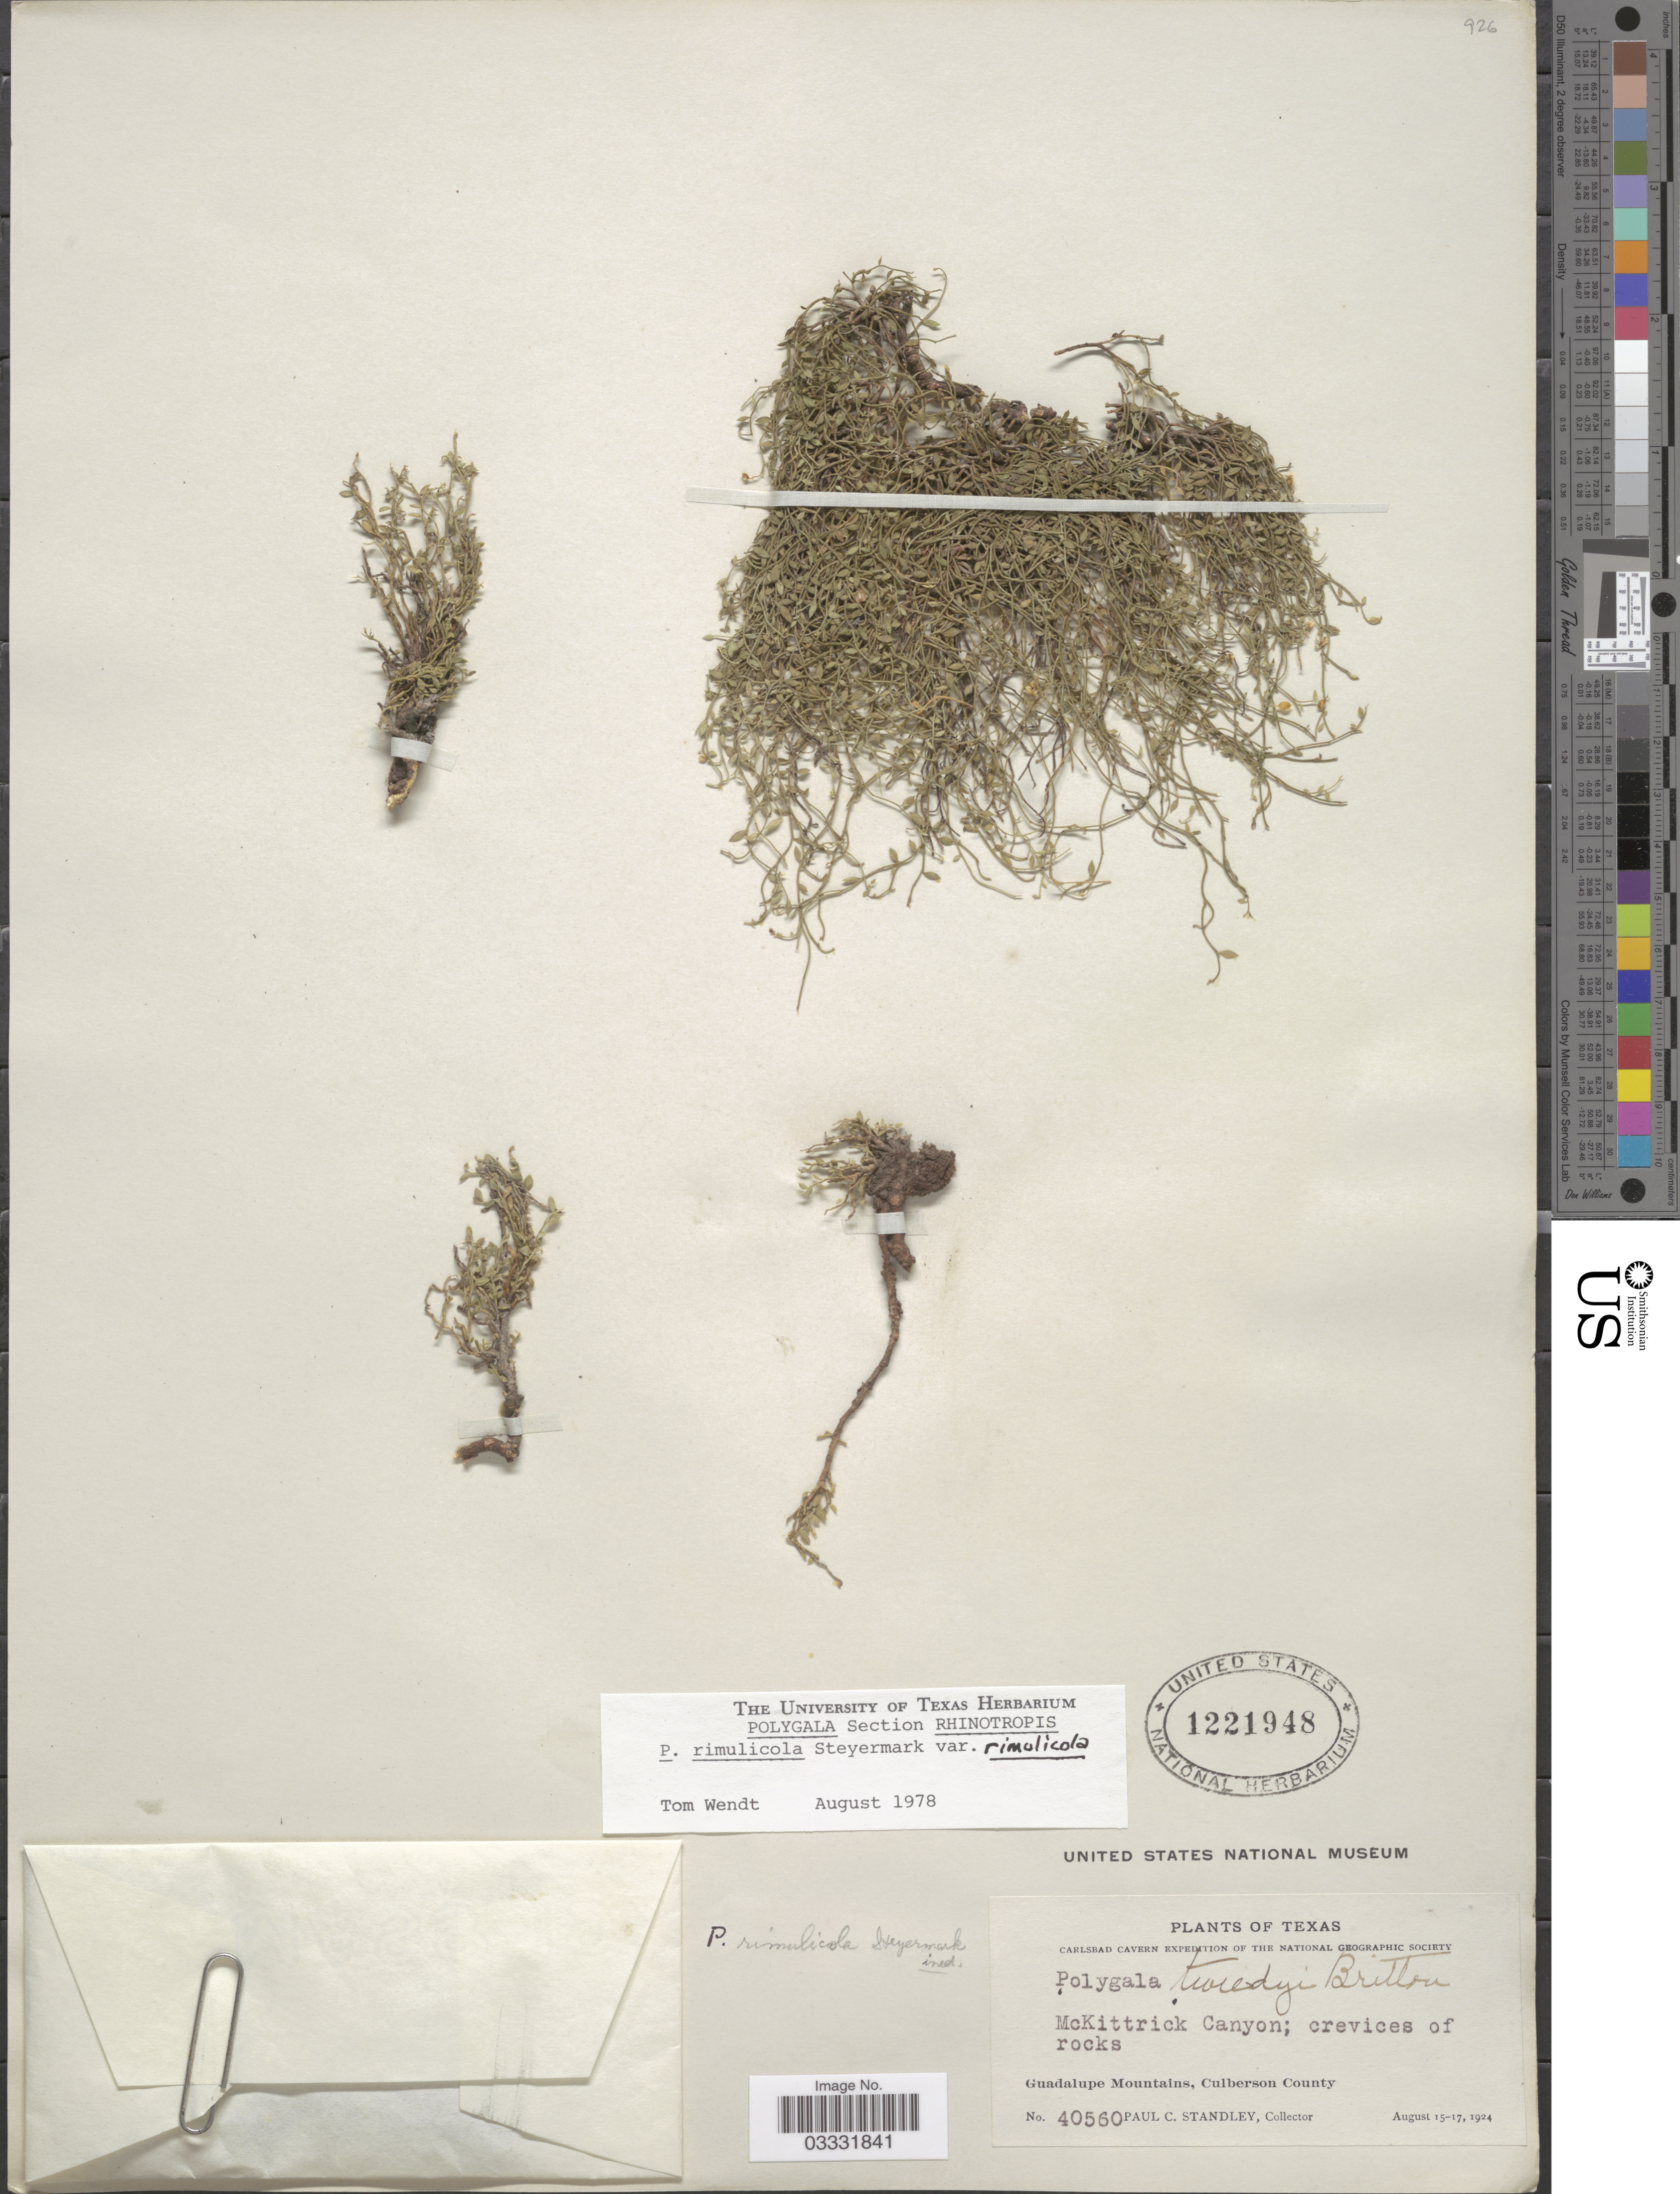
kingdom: Plantae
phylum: Tracheophyta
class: Magnoliopsida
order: Fabales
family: Polygalaceae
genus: Rhinotropis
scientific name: Rhinotropis rimulicola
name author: (Steyerm.) J.R. Abbott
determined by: Strong, Mark T., (BOT), Smithsonian Institution - National Museum of Natural History (UNITED STATES)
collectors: P. C. Standley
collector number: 40560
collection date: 1924-08-15/1924-08-17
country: United States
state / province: Texas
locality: MicKittrick Canyon. Guadalupe Mountains, Culberson County.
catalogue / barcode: US 1221948